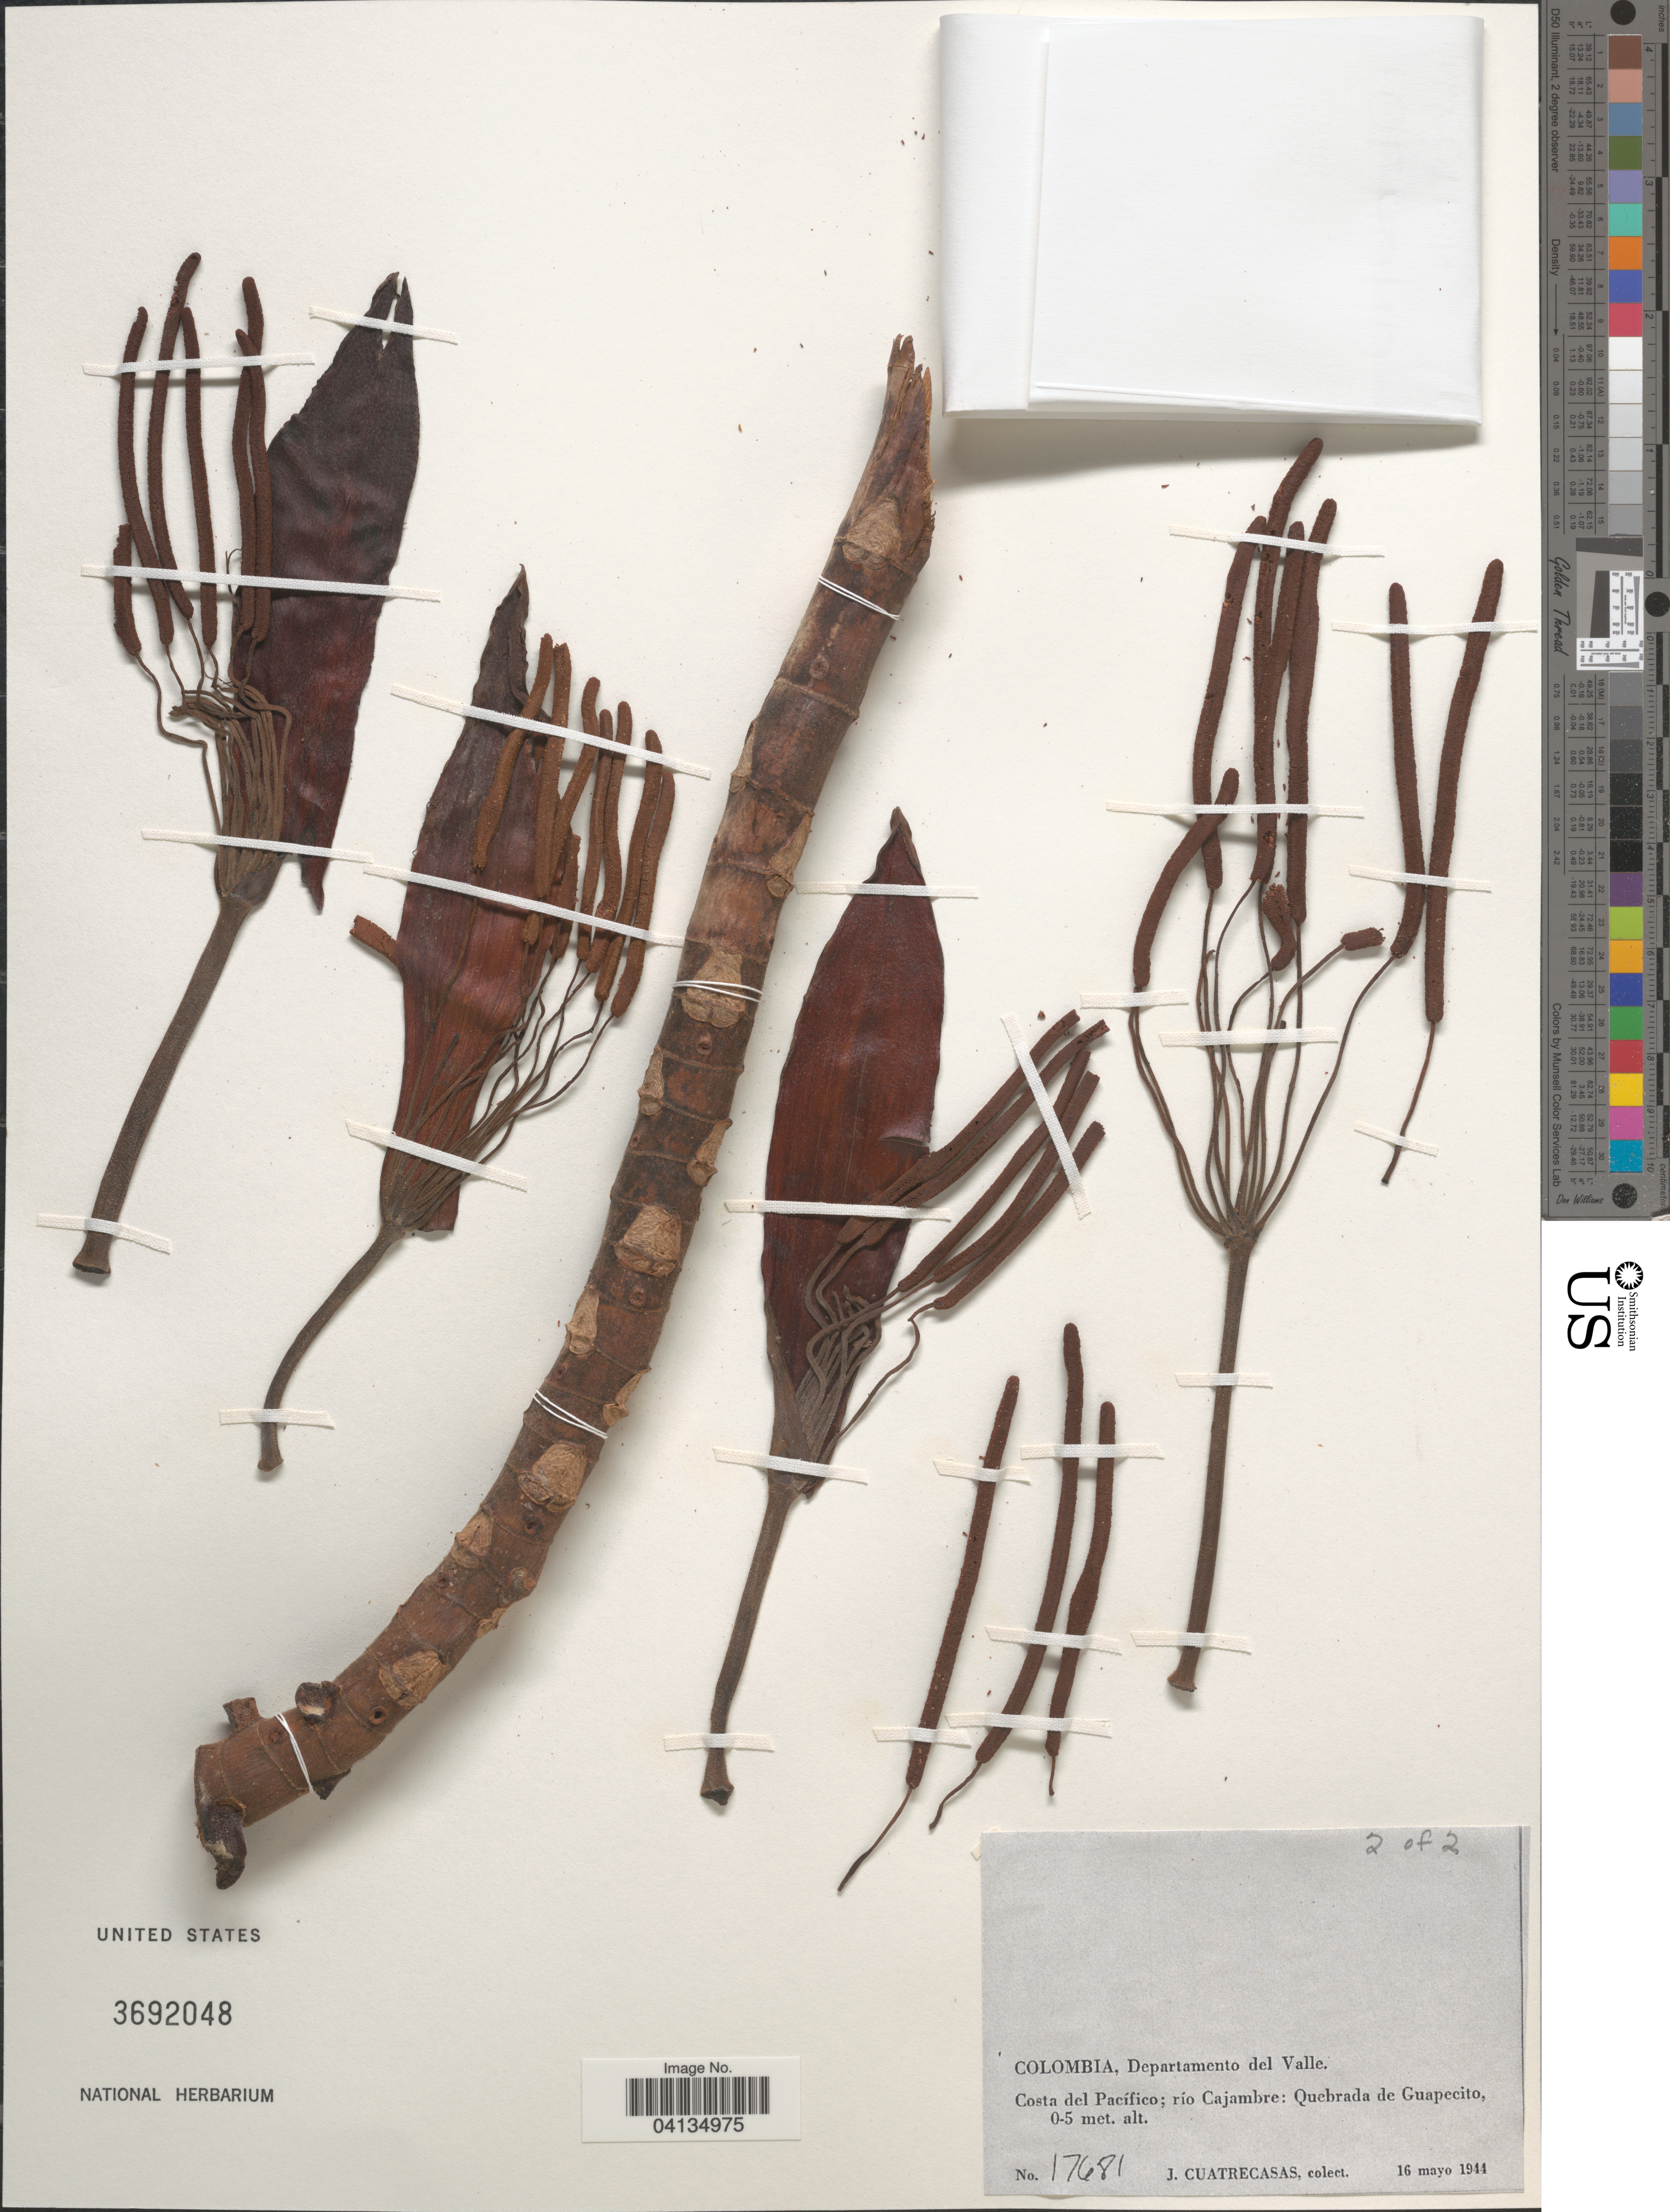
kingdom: Plantae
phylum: Tracheophyta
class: Magnoliopsida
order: Rosales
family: Urticaceae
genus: Cecropia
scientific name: Cecropia obtusifolia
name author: Bertol.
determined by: Strong, M. T., (US), Smithsonian Institution - National Museum of Natural History (UNITED STATES)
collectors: J. Cuatrecasas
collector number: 17681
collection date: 1944-05-16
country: Colombia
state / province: Valle del Cauca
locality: Departamento del Valle. Costa del Pacífico; río Cajambre: Quebrada de Guapecito.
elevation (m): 0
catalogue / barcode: US 3692048